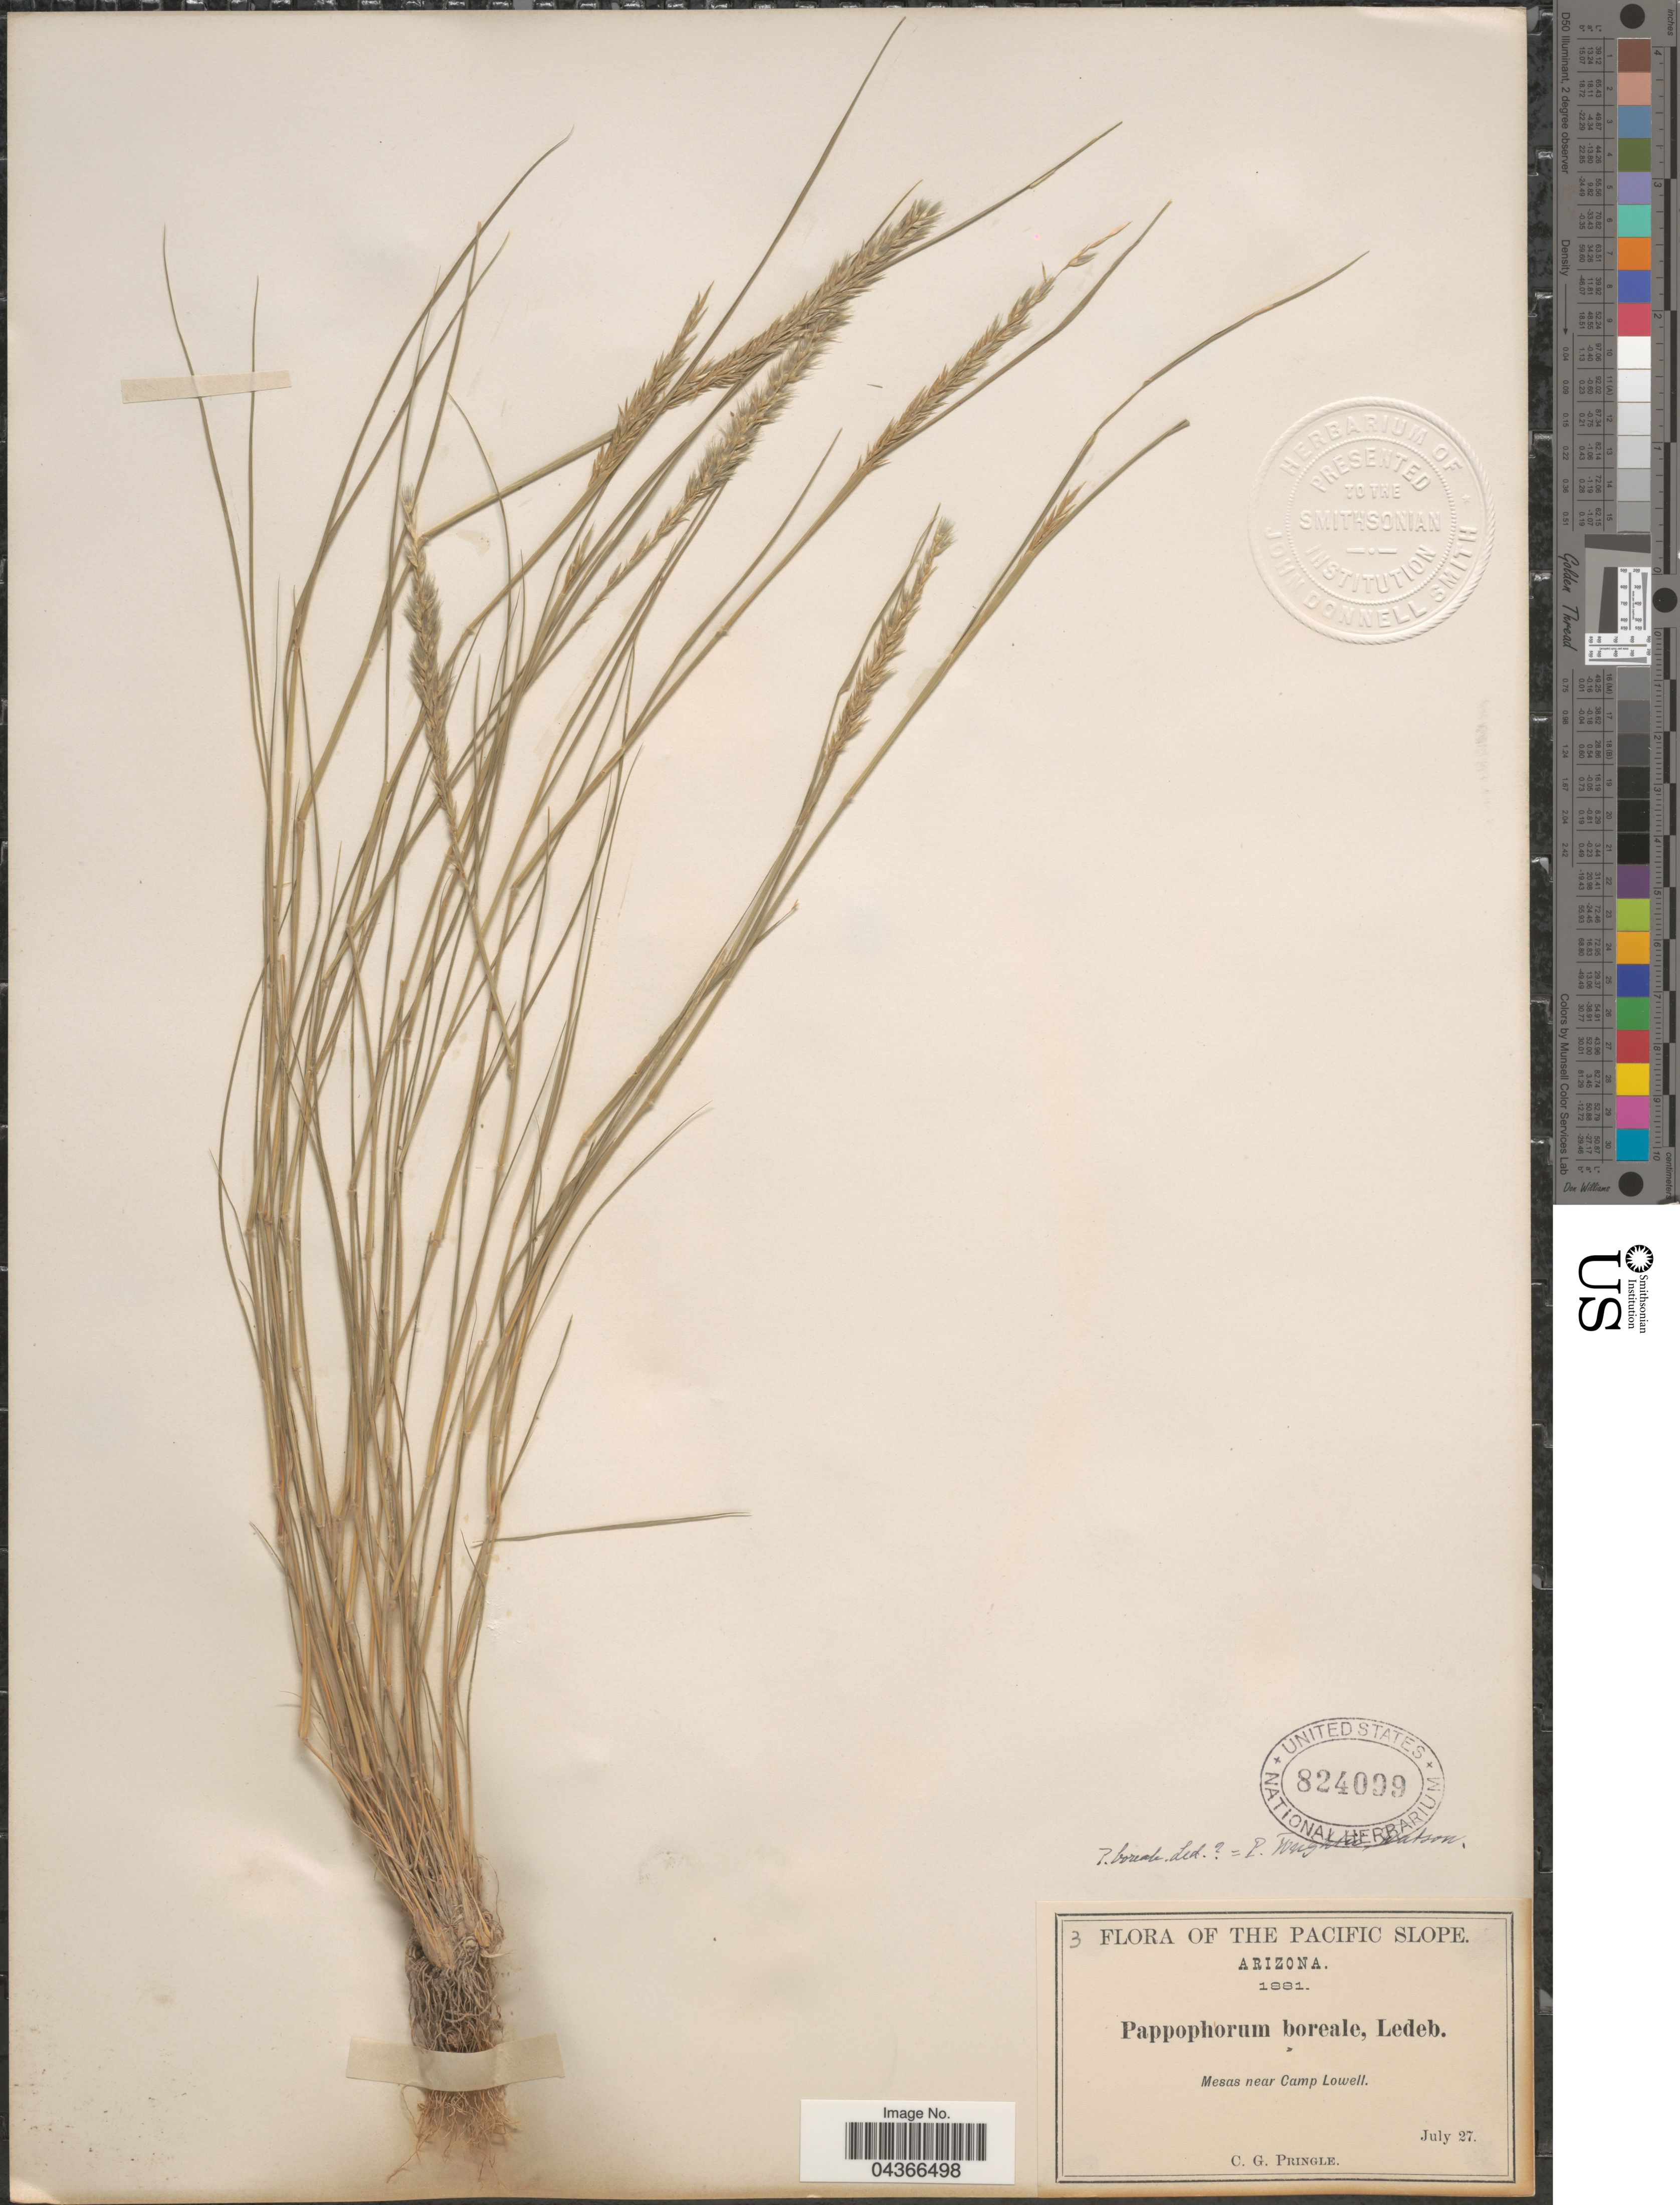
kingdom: Plantae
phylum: Tracheophyta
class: Liliopsida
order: Poales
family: Poaceae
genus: Enneapogon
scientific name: Enneapogon desvauxii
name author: P. Beauv.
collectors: C. G. Pringle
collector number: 3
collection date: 1881-07-27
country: United States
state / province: Arizona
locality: Pacific Slope. Mesas near Camp Lowell.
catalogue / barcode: US 824099